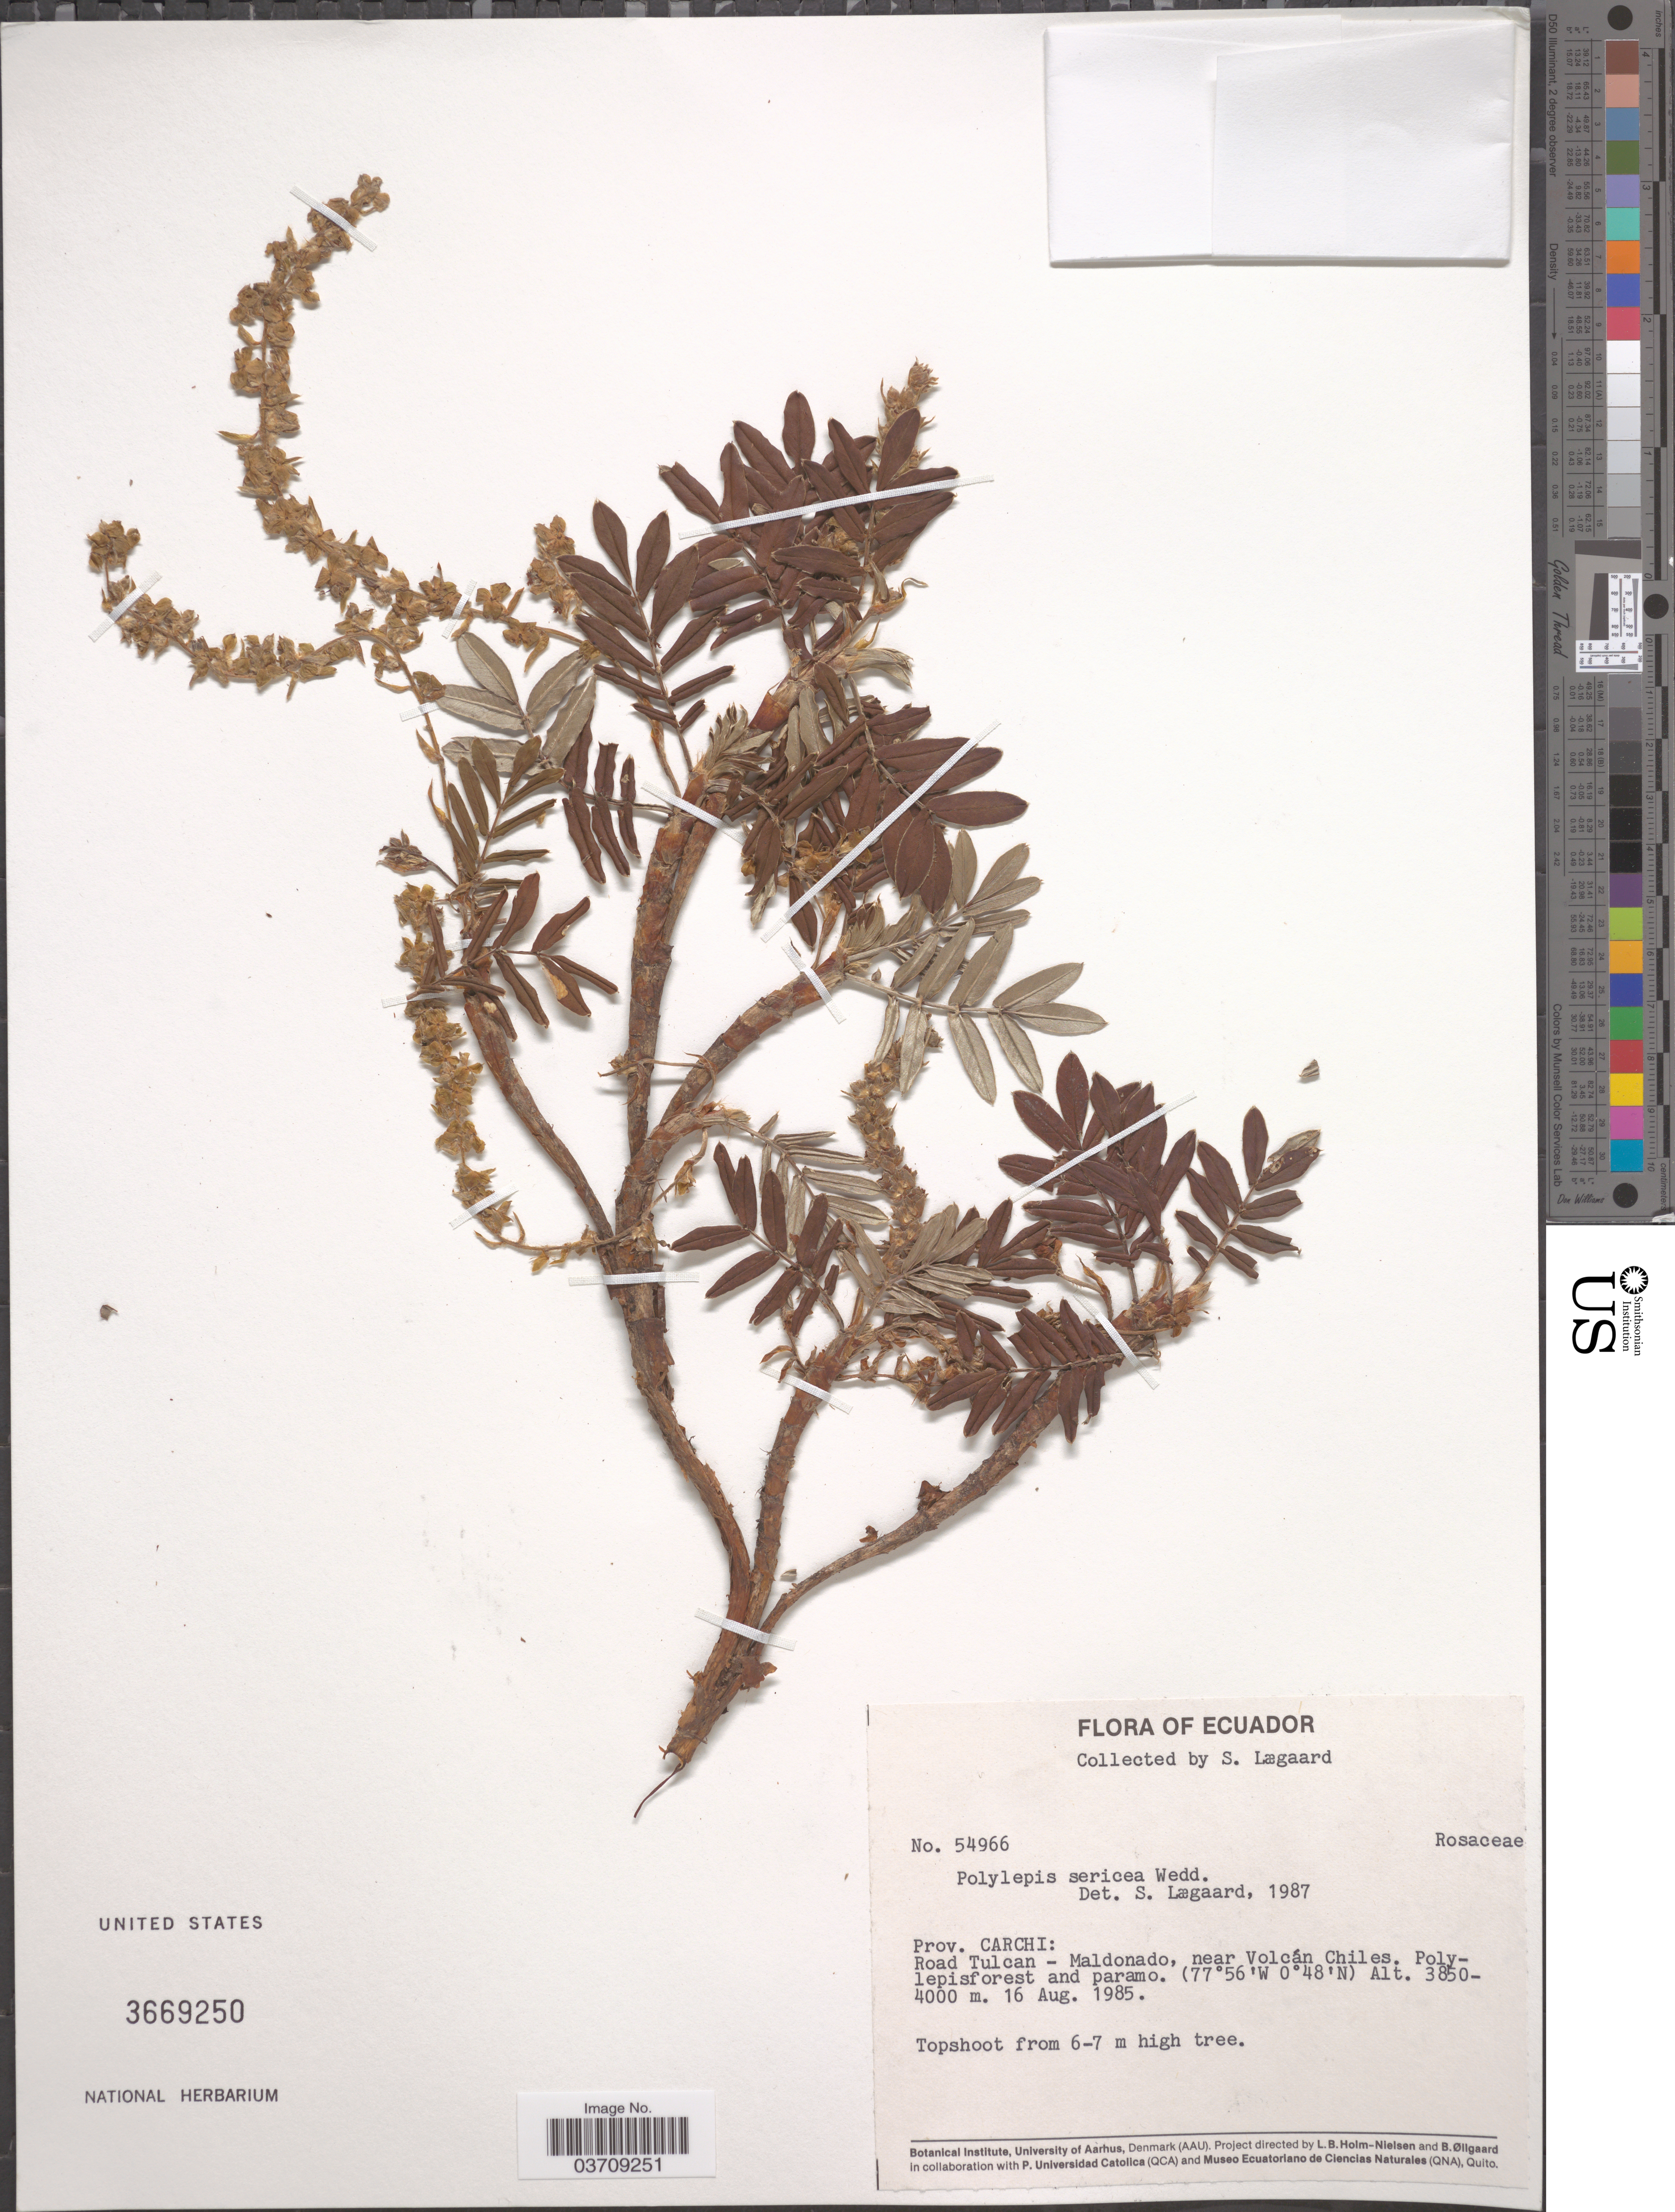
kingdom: Plantae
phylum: Tracheophyta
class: Magnoliopsida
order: Rosales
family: Rosaceae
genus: Polylepis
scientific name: Polylepis sericea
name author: Wedd.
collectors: S. Lægaard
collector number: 54966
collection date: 1985-08-16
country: Ecuador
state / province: Carchi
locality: Road Tulcan - Maldonado, near Volcán Chiles.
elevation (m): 4000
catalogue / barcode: US 3669250